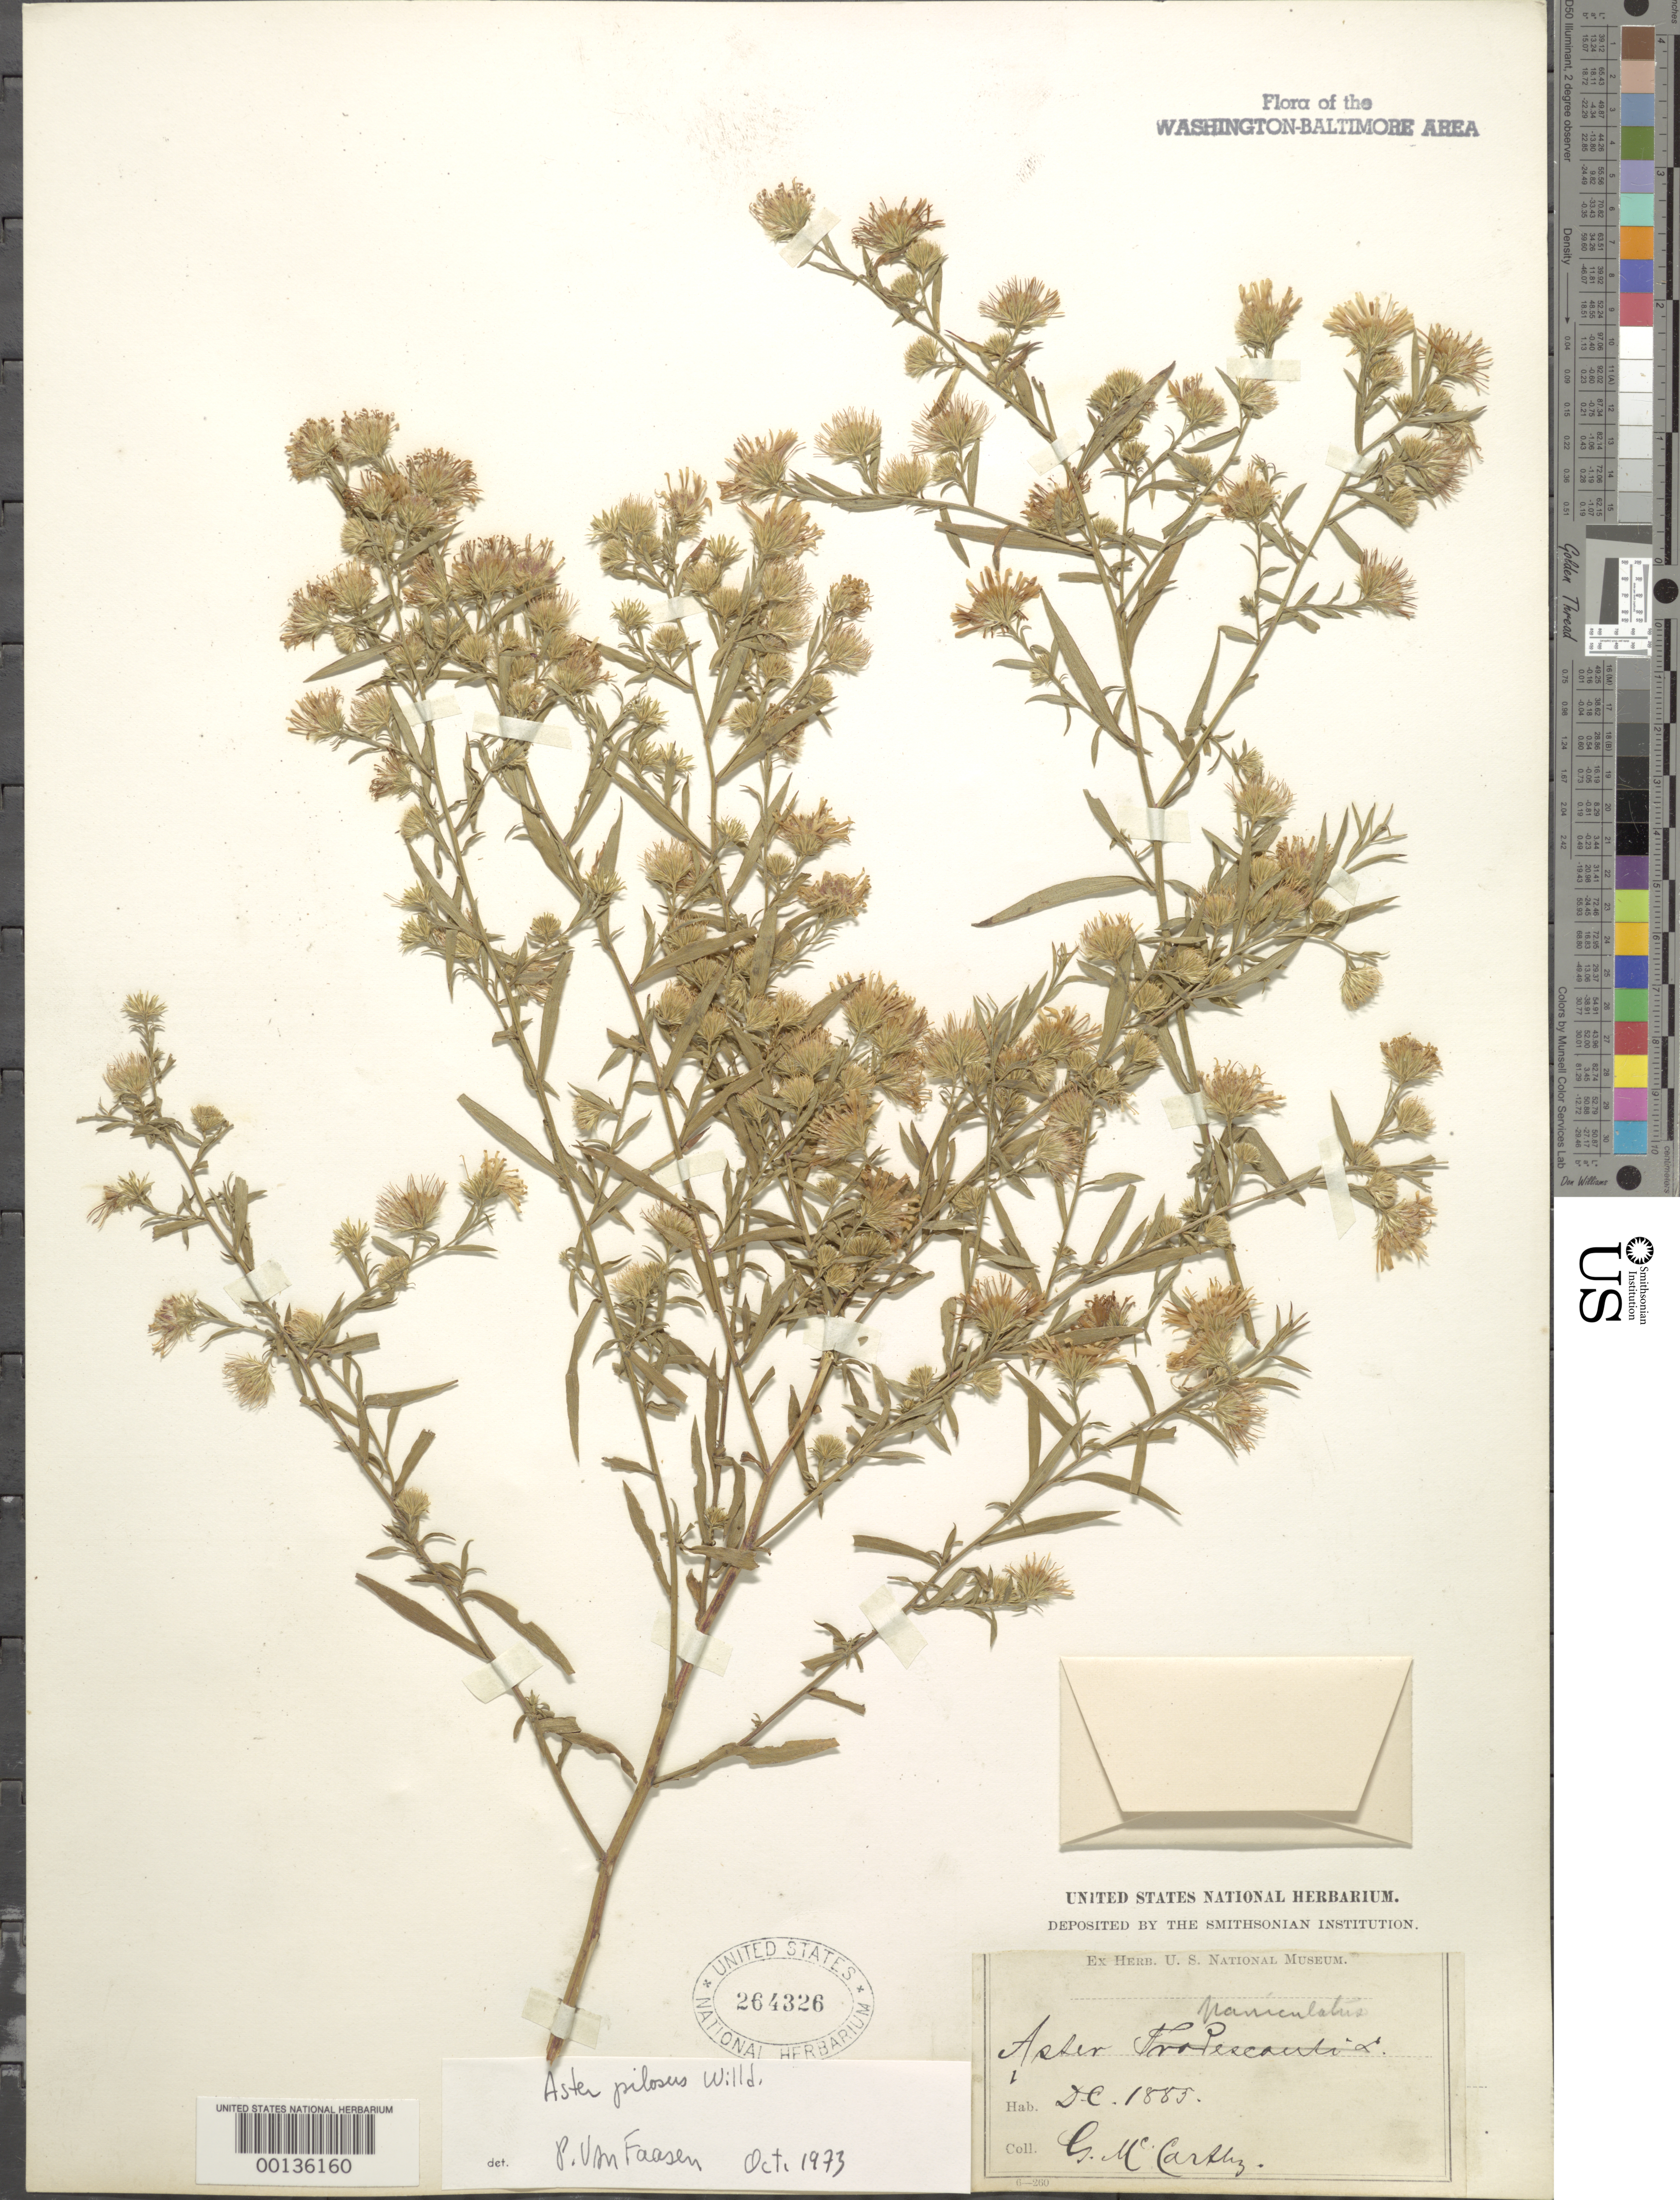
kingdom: Plantae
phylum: Tracheophyta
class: Magnoliopsida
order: Asterales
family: Asteraceae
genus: Symphyotrichum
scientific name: Symphyotrichum pilosum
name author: (Willd.) G.L. Nesom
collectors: G. McCarthy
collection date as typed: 1885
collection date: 1885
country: United States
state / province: District of Columbia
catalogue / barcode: US 264326